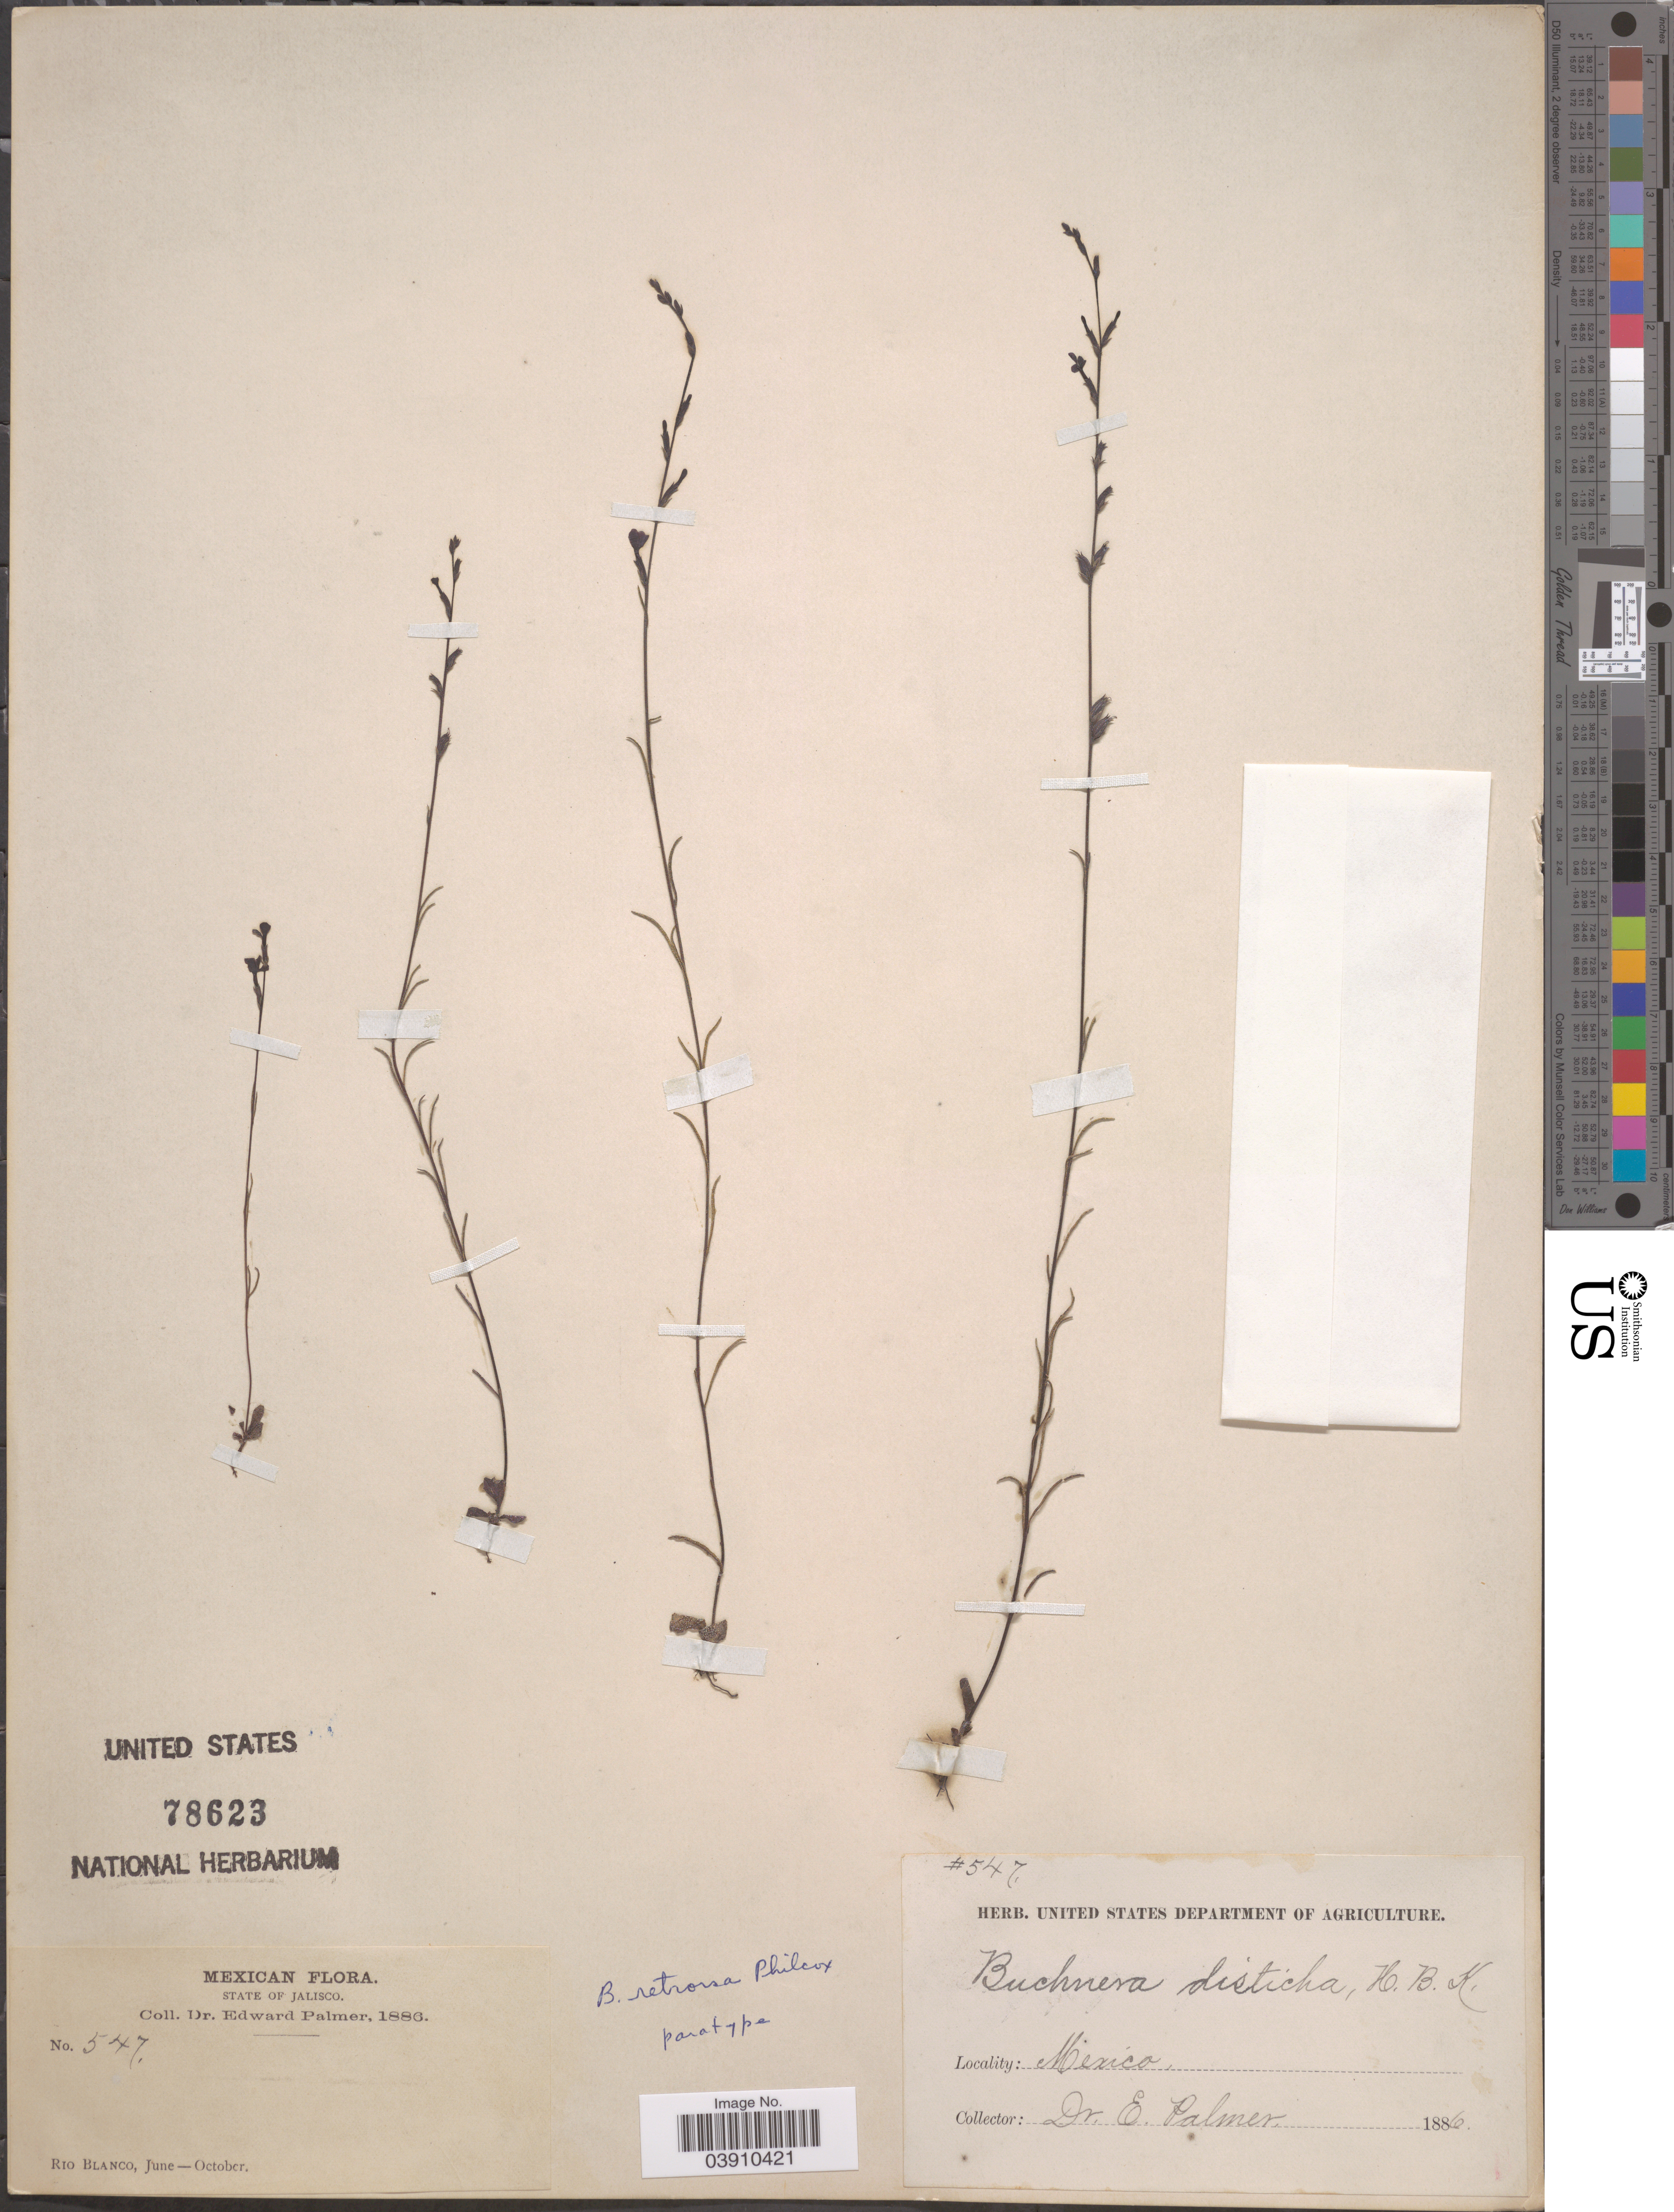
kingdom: Plantae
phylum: Tracheophyta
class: Magnoliopsida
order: Lamiales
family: Orobanchaceae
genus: Buchnera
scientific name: Buchnera retrorsa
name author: Philcox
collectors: E. Palmer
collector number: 547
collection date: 1886-06/1886-10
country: Mexico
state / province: Jalisco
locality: Rio Blanco.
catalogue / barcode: US 78623